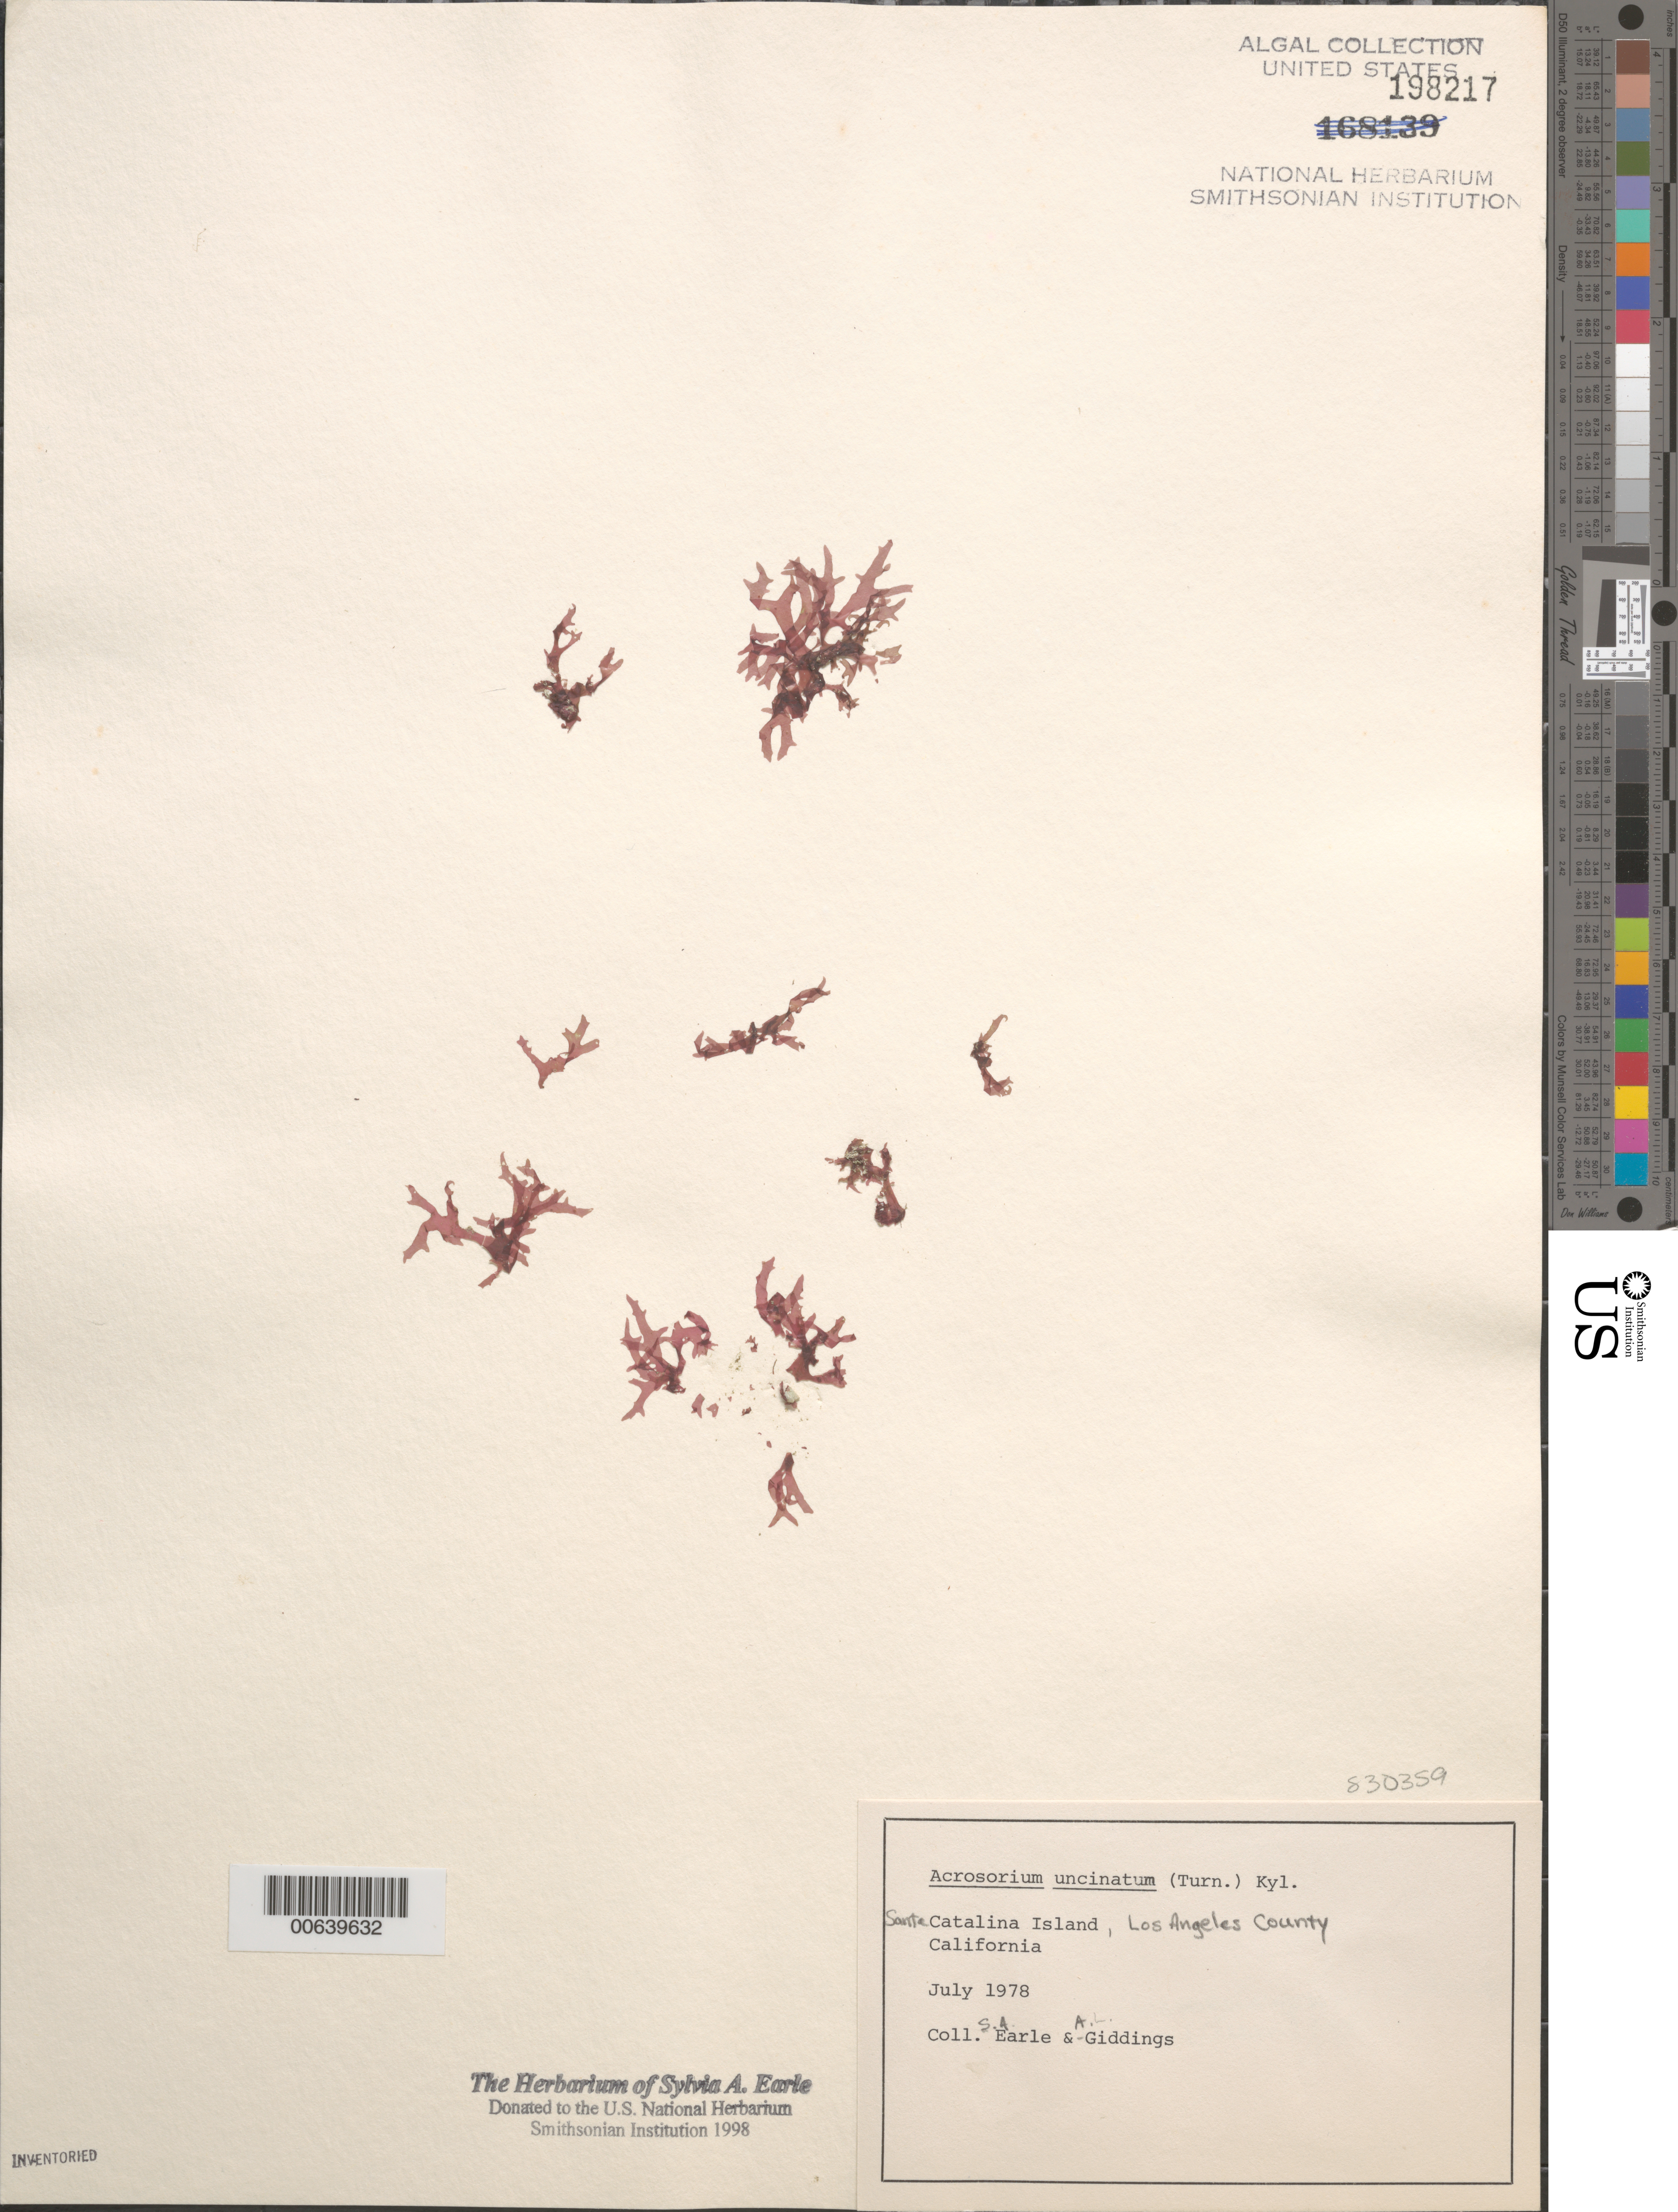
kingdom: Plantae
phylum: Rhodophyta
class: Florideophyceae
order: Ceramiales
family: Delesseriaceae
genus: Cryptopleura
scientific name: Cryptopleura ramosa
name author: (Huds.) L.M. Newton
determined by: Algae name updating Project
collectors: S. A. Earle & A. Giddings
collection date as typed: Jul 1978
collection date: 1978-07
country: United States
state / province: California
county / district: Los Angeles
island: Santa Catalina Island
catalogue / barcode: US 198217